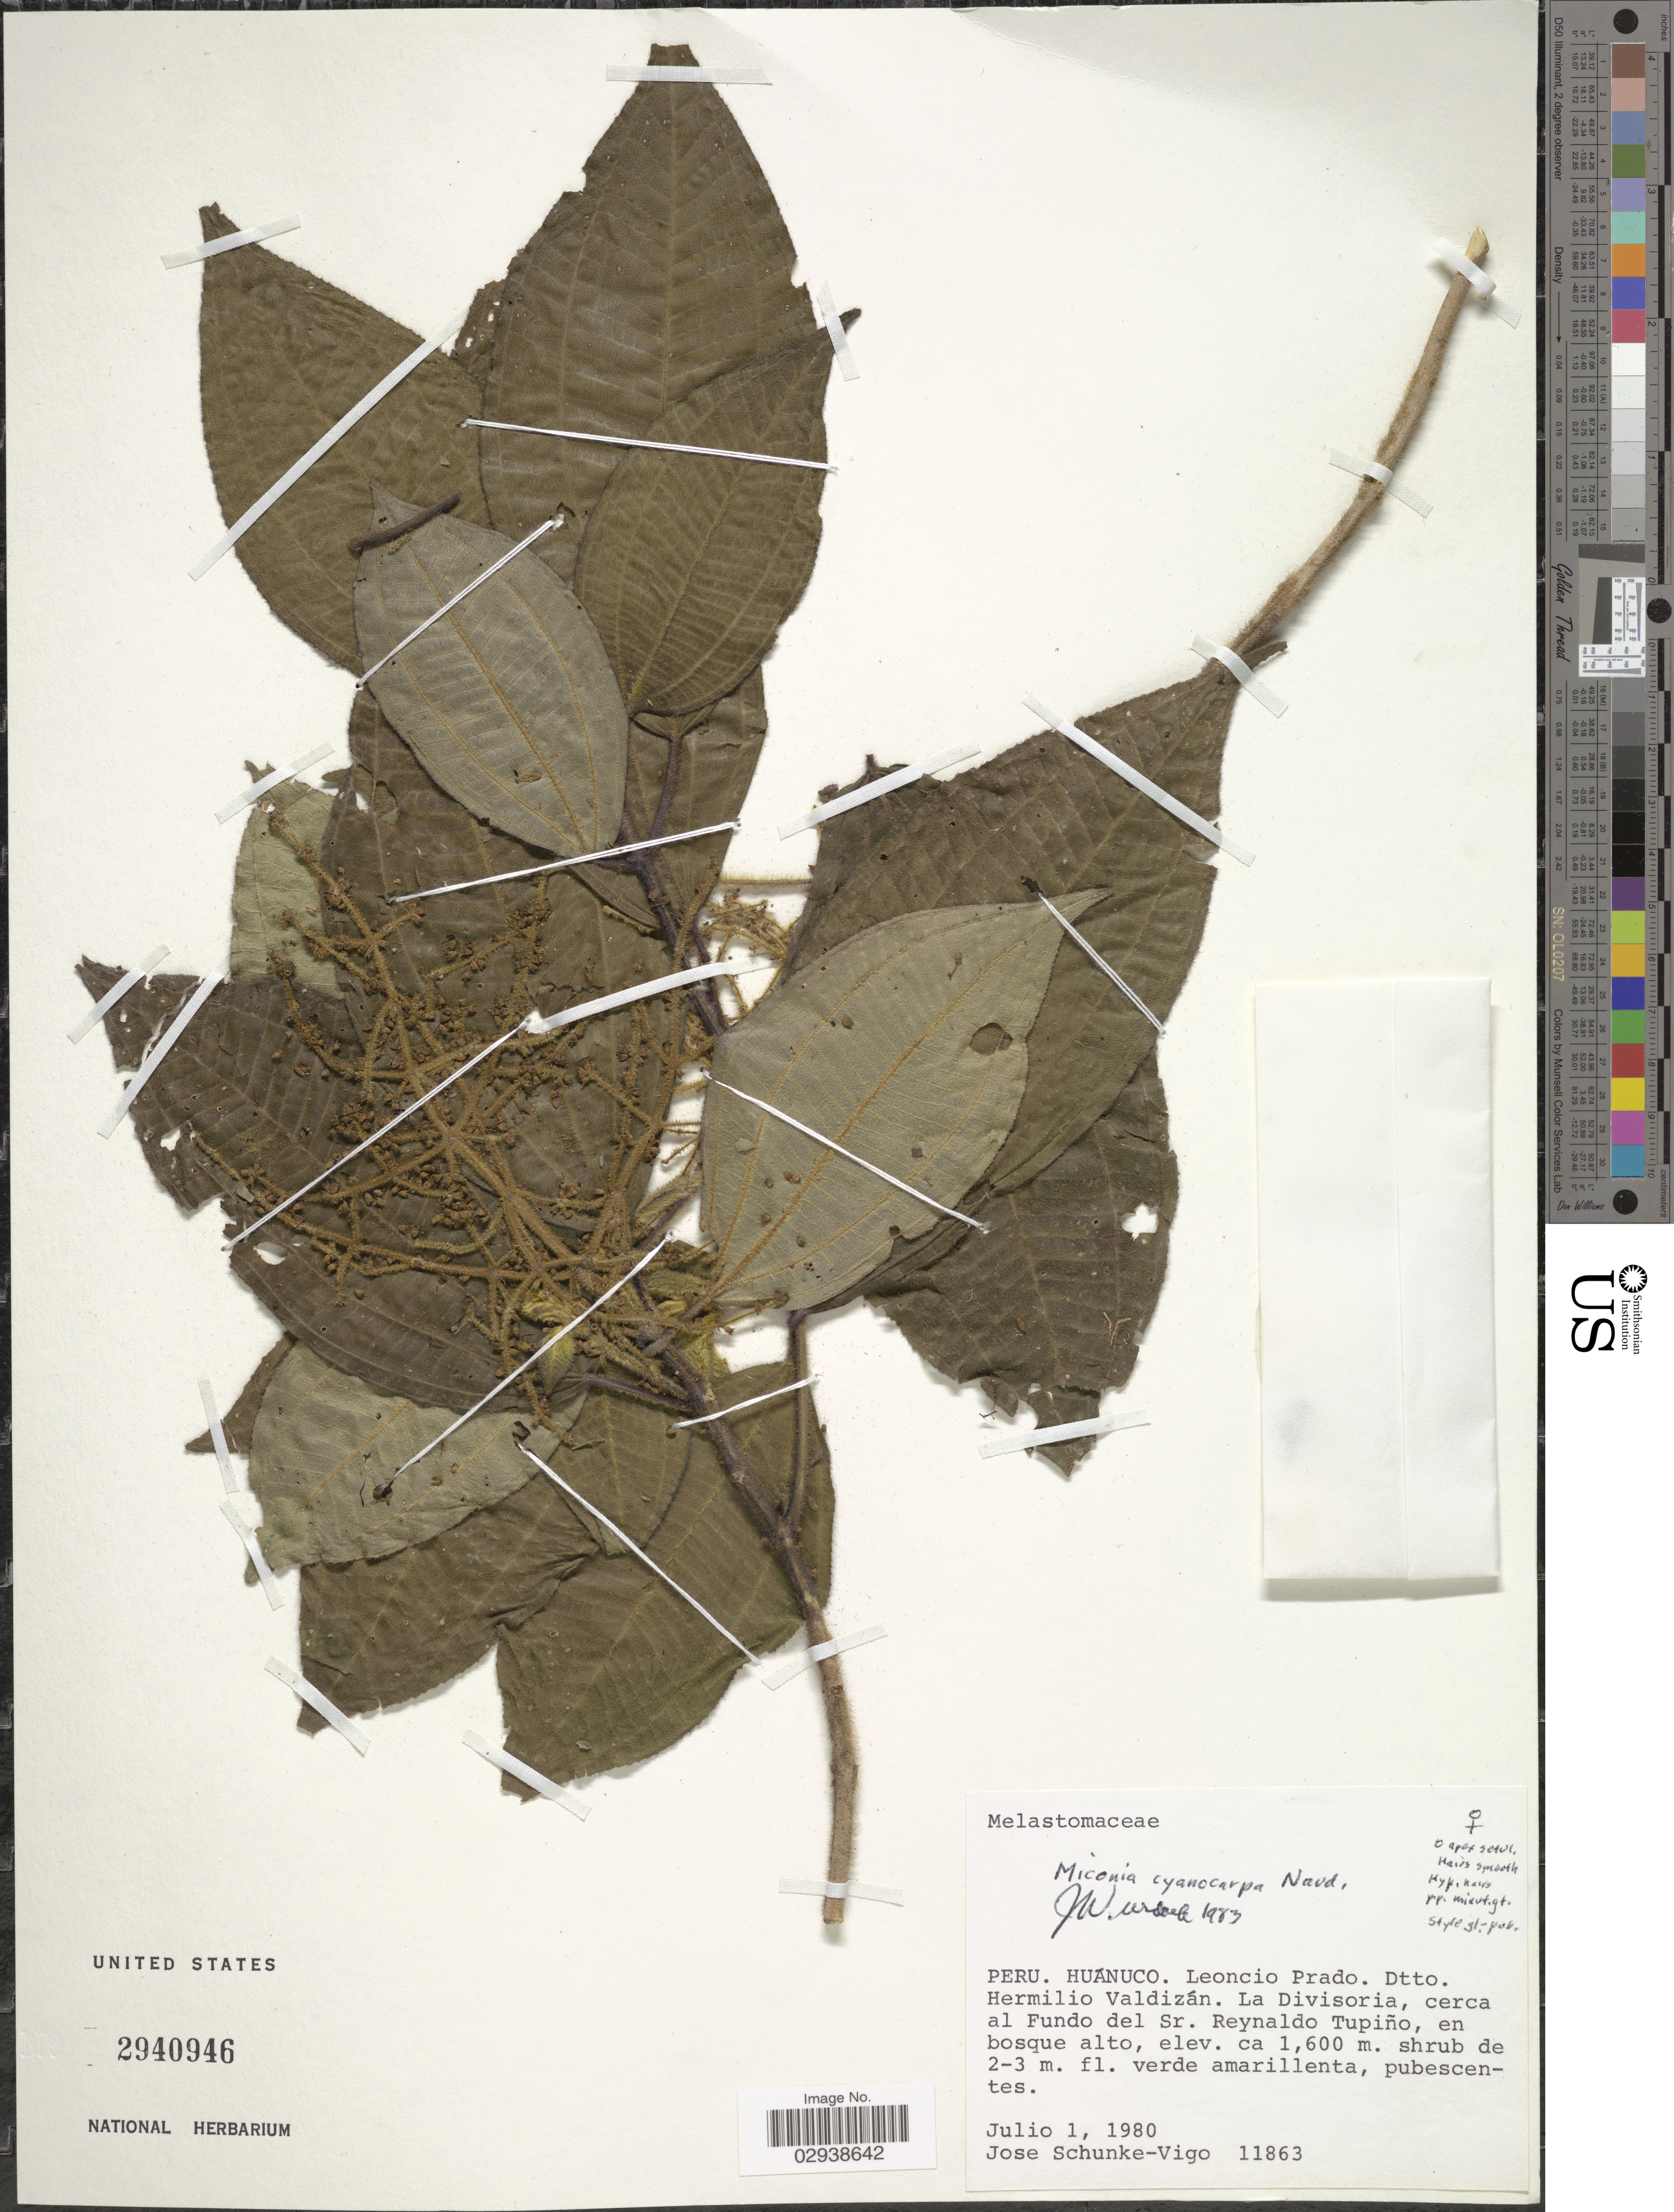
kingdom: Plantae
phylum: Tracheophyta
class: Magnoliopsida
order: Myrtales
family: Melastomataceae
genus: Miconia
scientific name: Miconia cyanocarpa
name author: Naudin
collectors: J. Schunke Vigo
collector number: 11863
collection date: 1980-07-01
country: Peru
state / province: Huánuco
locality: Huánuco, Leoncio Prado, Dtto. Hermilio Valdizán, La Divisoria, cerca al Fundo del Sr. Reynaldo Tupiño.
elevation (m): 1600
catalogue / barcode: US 2940946